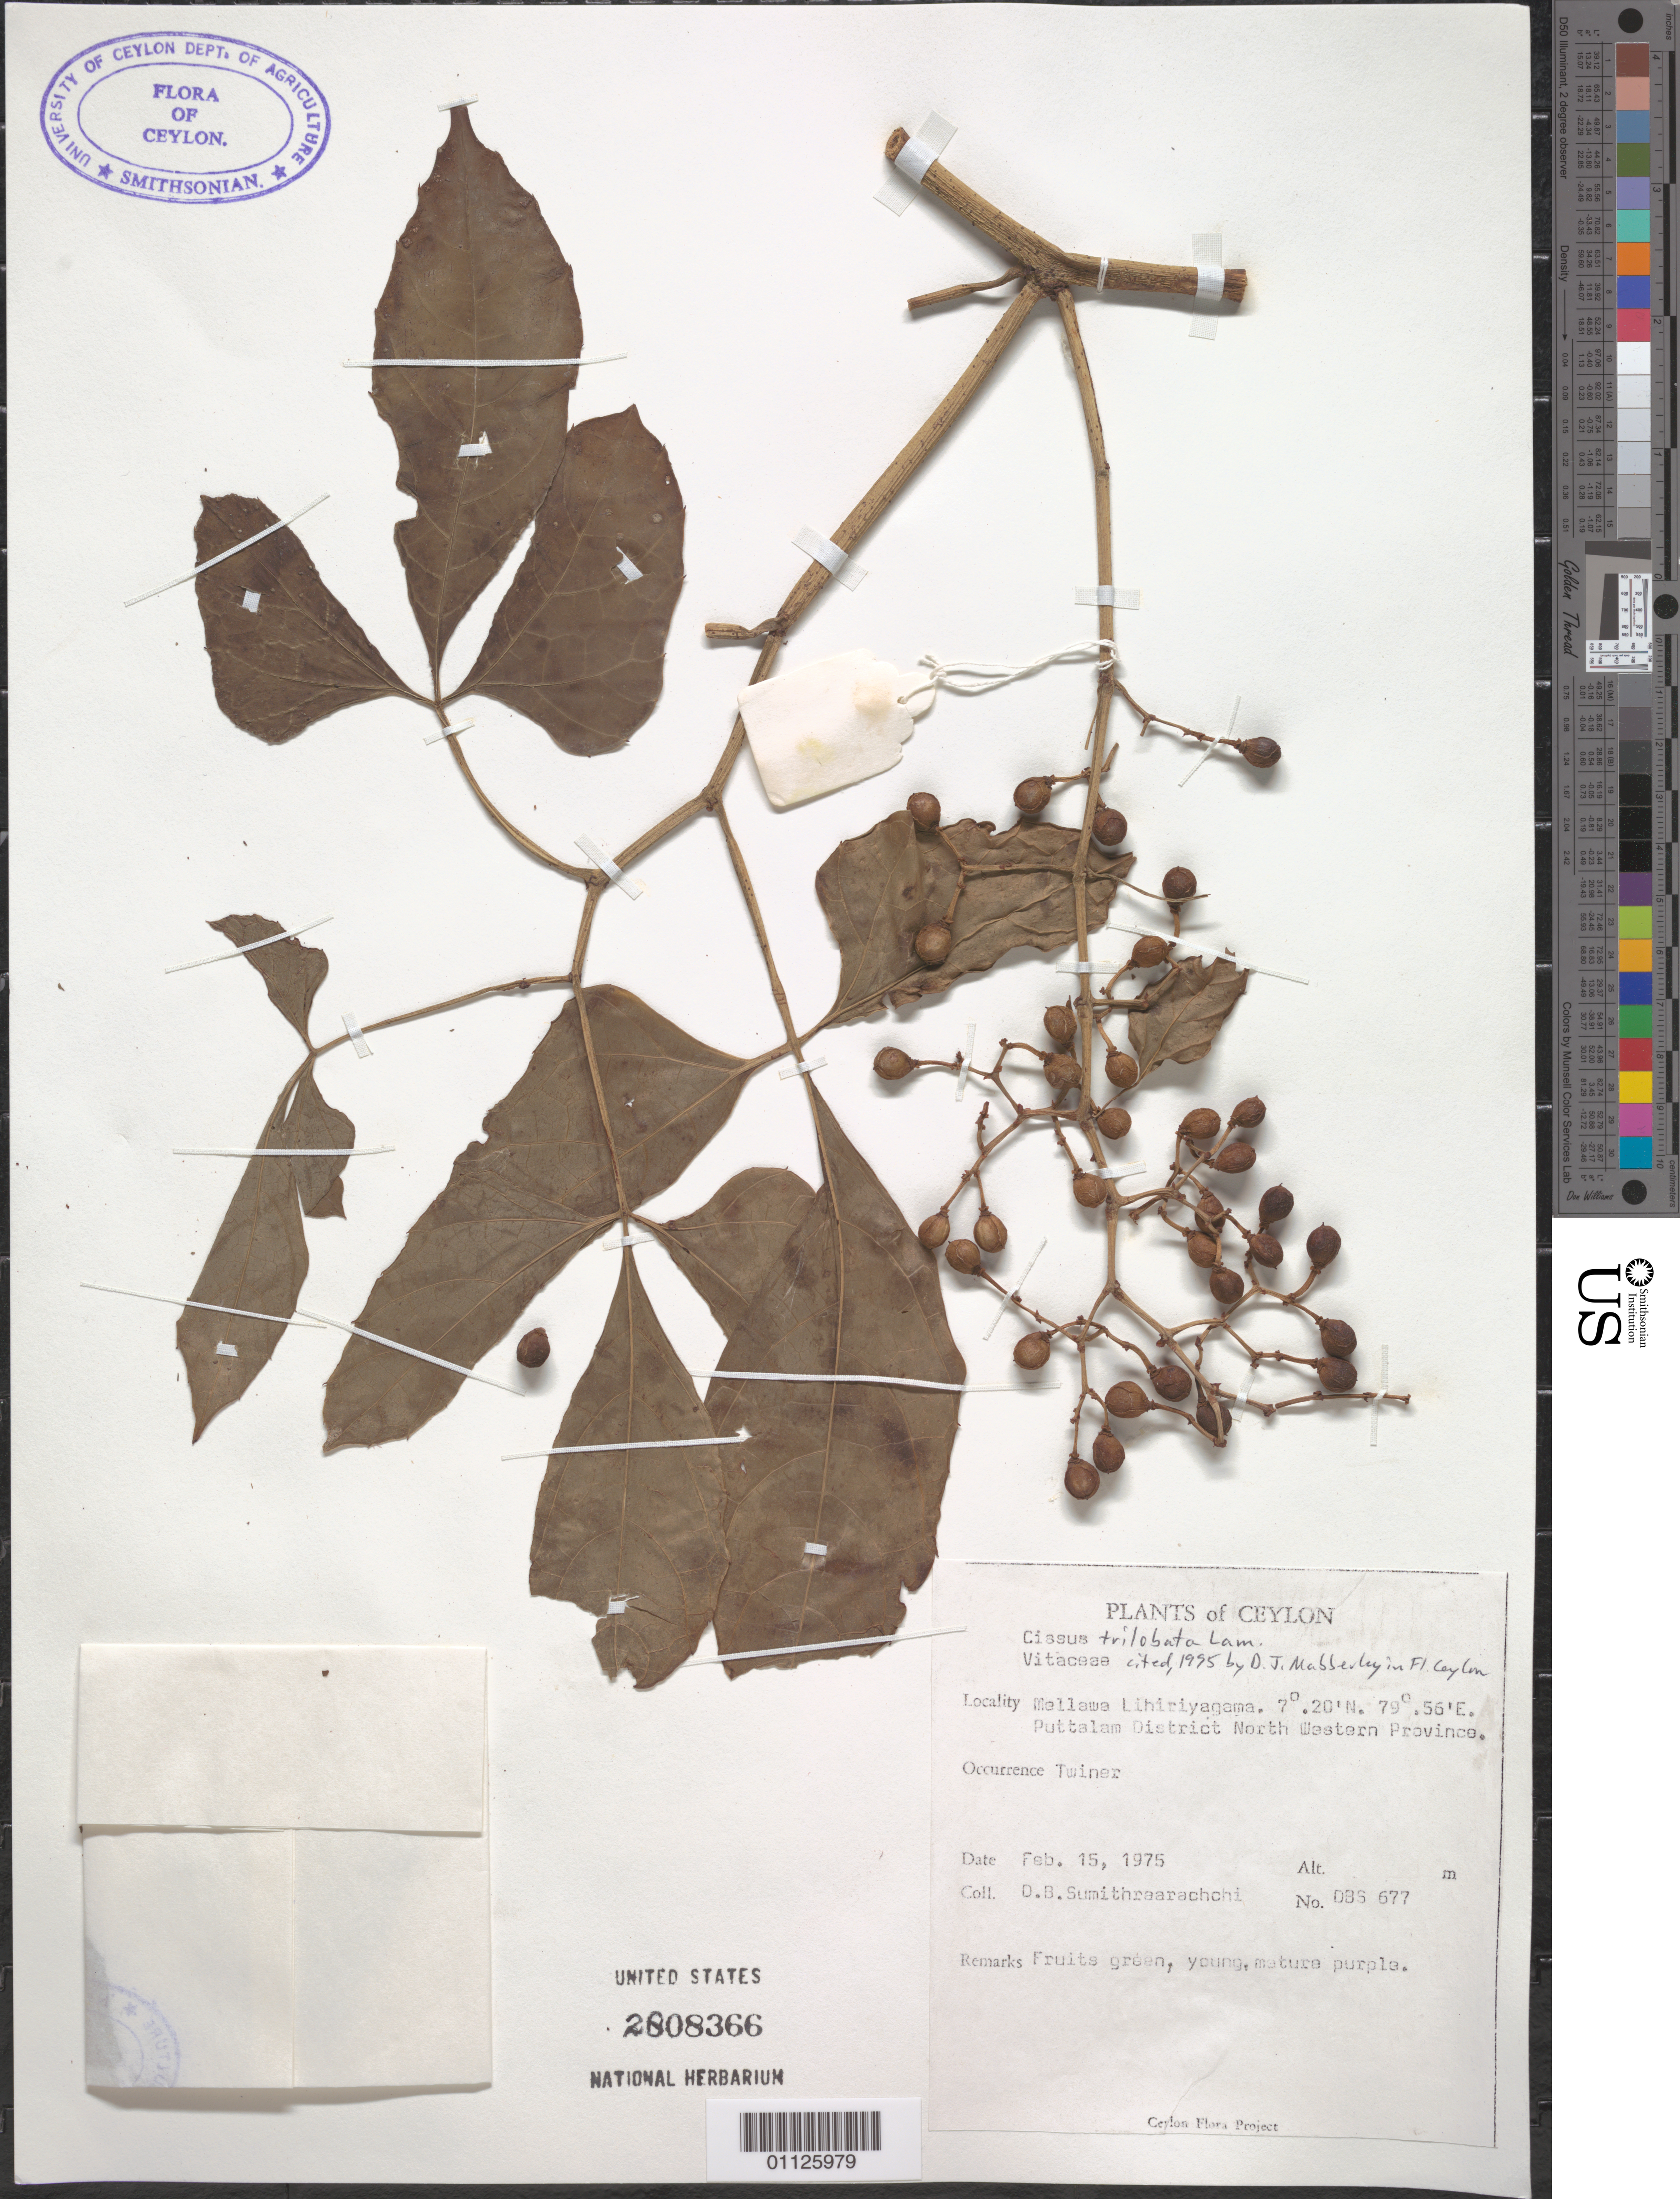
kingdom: Plantae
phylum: Tracheophyta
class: Magnoliopsida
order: Vitales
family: Vitaceae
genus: Cissus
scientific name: Cissus trilobata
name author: Lam.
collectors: D. B. Sumithraarachchi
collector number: D 85677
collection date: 1975-02-15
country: Sri Lanka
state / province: North Western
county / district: Puttalam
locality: Mellawa Lihiriyagama.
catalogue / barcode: US 2808366